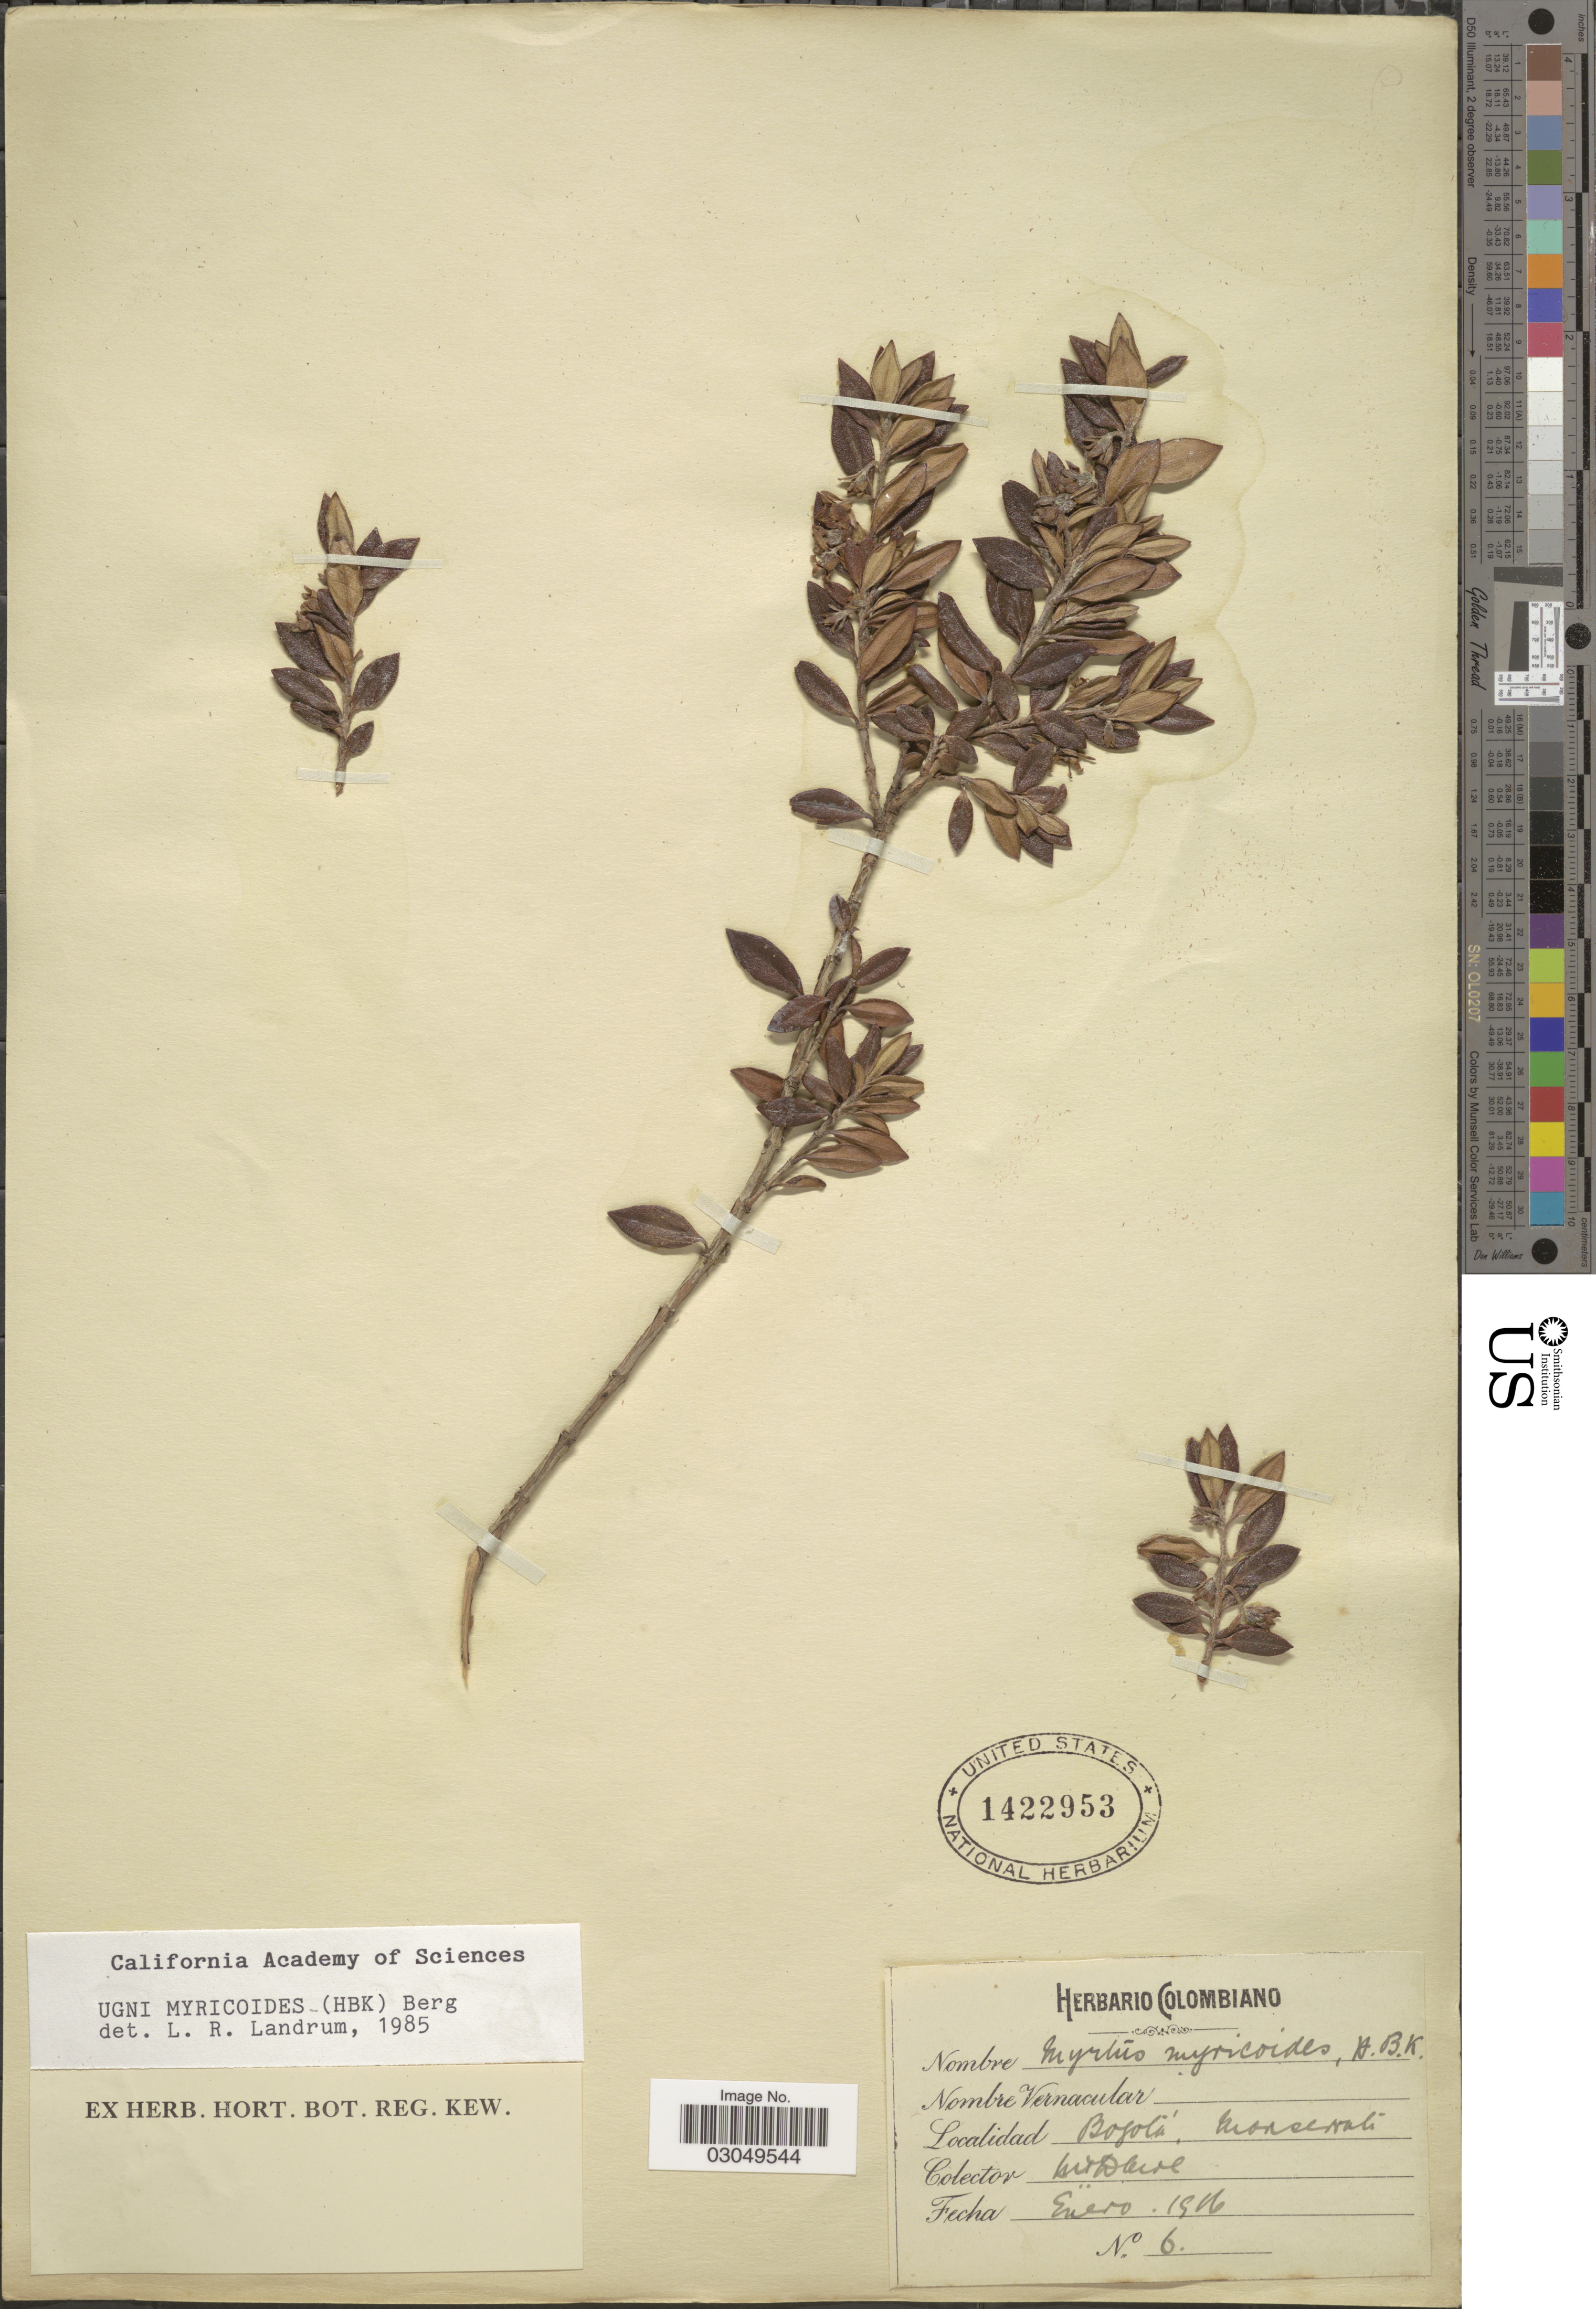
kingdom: Plantae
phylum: Tracheophyta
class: Magnoliopsida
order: Myrtales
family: Myrtaceae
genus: Ugni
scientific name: Ugni myricoides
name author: (Kunth) O. Berg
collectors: M. T. Dawe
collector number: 6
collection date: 1916-01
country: Colombia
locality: Bogota, Monserrate.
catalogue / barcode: US 1422953